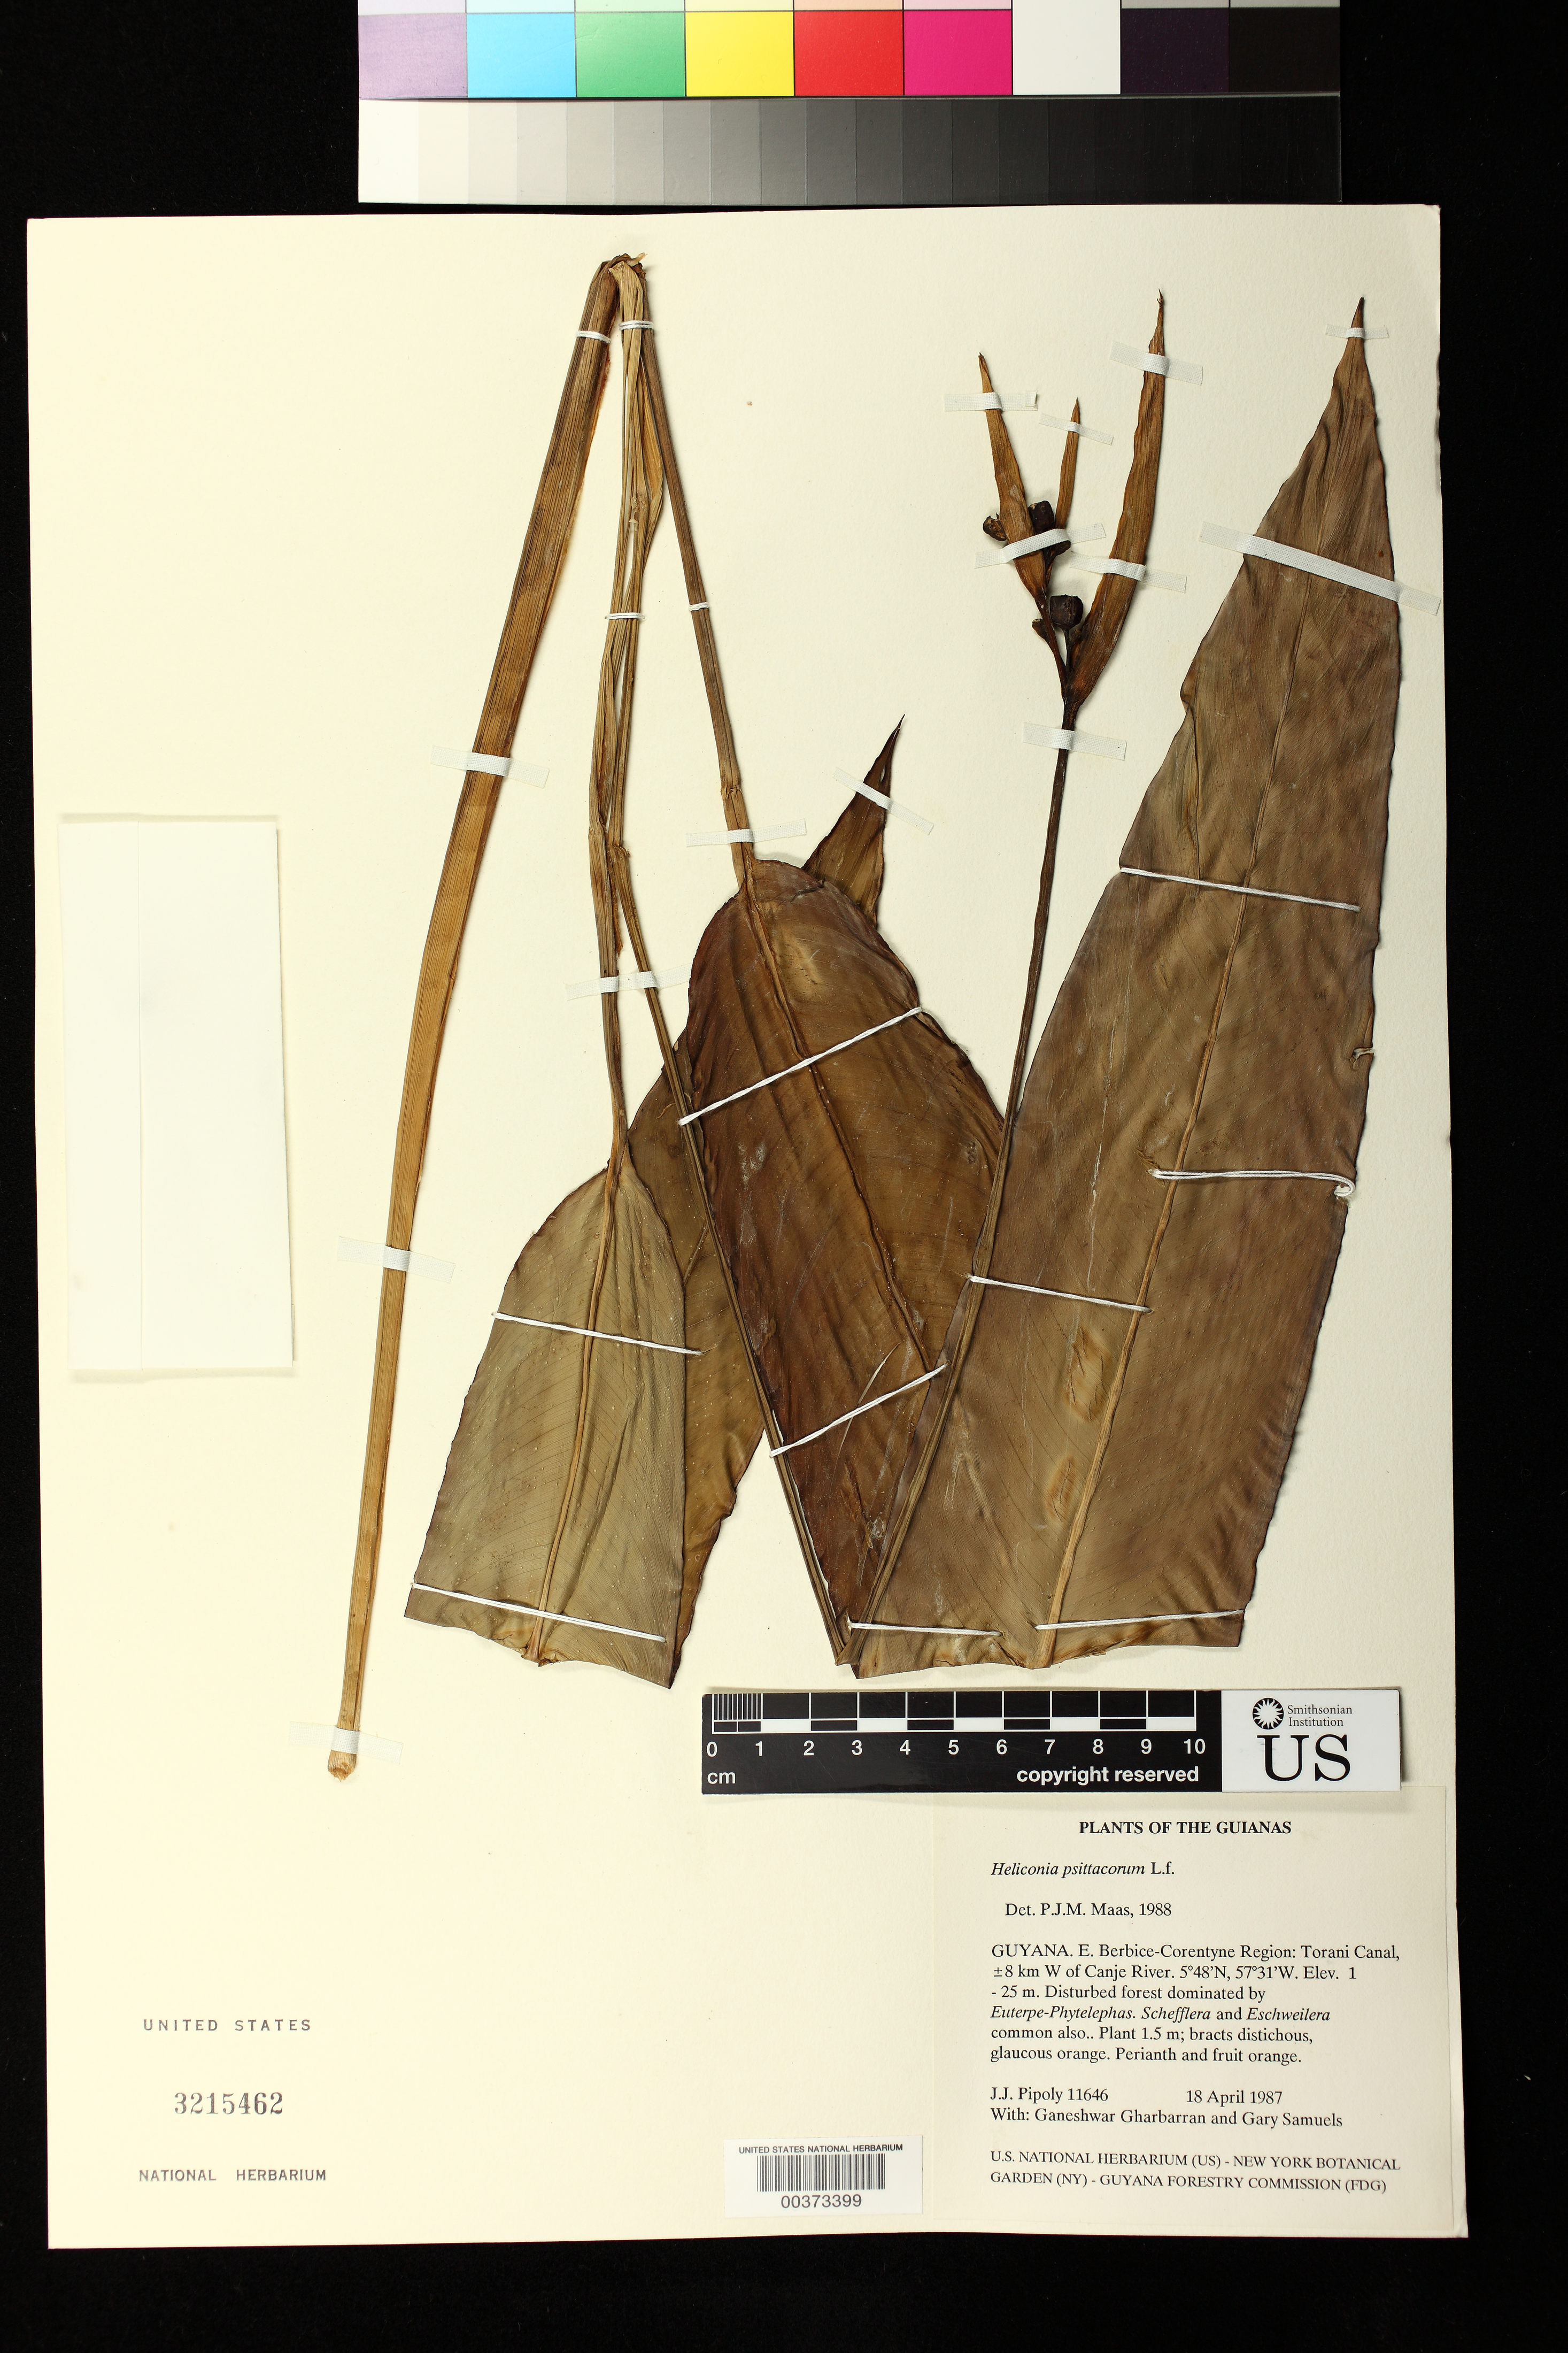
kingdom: Plantae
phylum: Tracheophyta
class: Liliopsida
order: Zingiberales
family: Heliconiaceae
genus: Heliconia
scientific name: Heliconia psittacorum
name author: L. f.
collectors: J. J. Pipoly, G. Gharbarran & G. Samuels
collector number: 11646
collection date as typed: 18 Apr 1987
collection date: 1987-04-18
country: Guyana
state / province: E. Berbice-Corentyne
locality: Torani canal, 8 km w of canje river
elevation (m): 1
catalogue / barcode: US 3215462